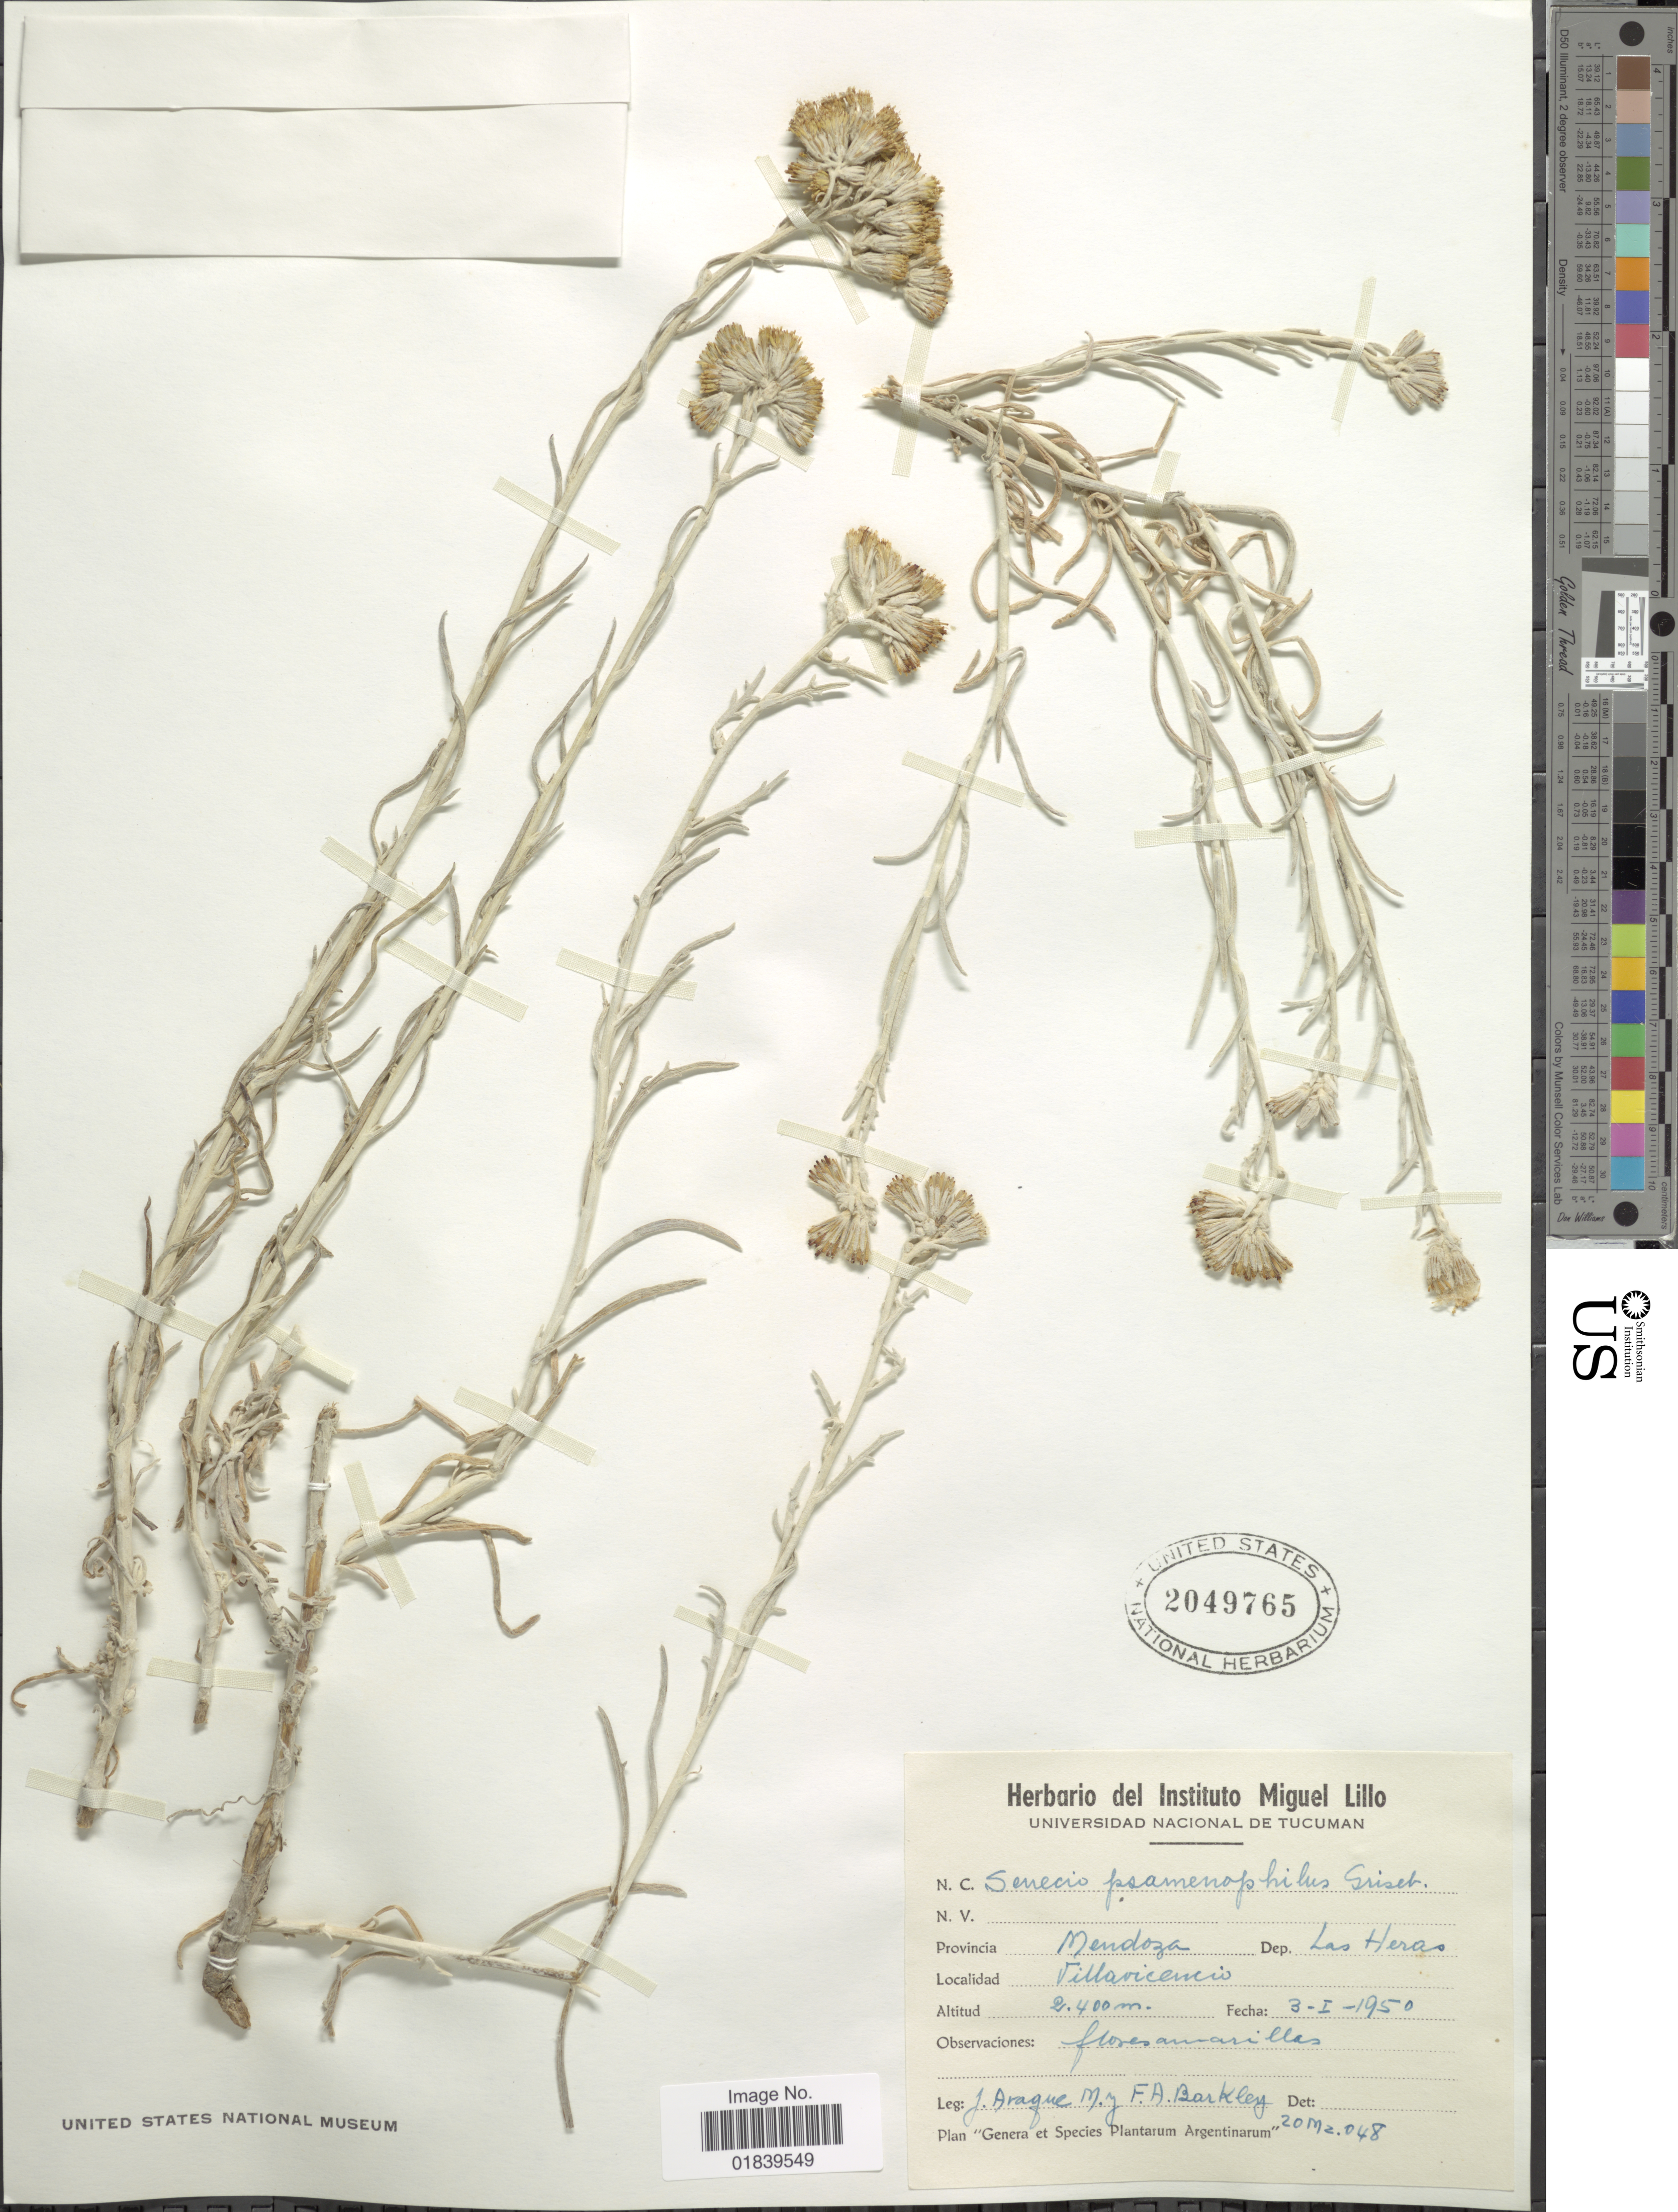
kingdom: Plantae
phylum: Tracheophyta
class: Magnoliopsida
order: Asterales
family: Asteraceae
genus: Senecio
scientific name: Senecio filaginoides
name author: DC.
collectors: J. Araque Molina & F. A. Barkley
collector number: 20Mz048?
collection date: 1950-01-03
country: Argentina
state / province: Mendoza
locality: Provincia Mendoza, Dep Las Heras. Villavicencio.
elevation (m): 2400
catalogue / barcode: US 2049765